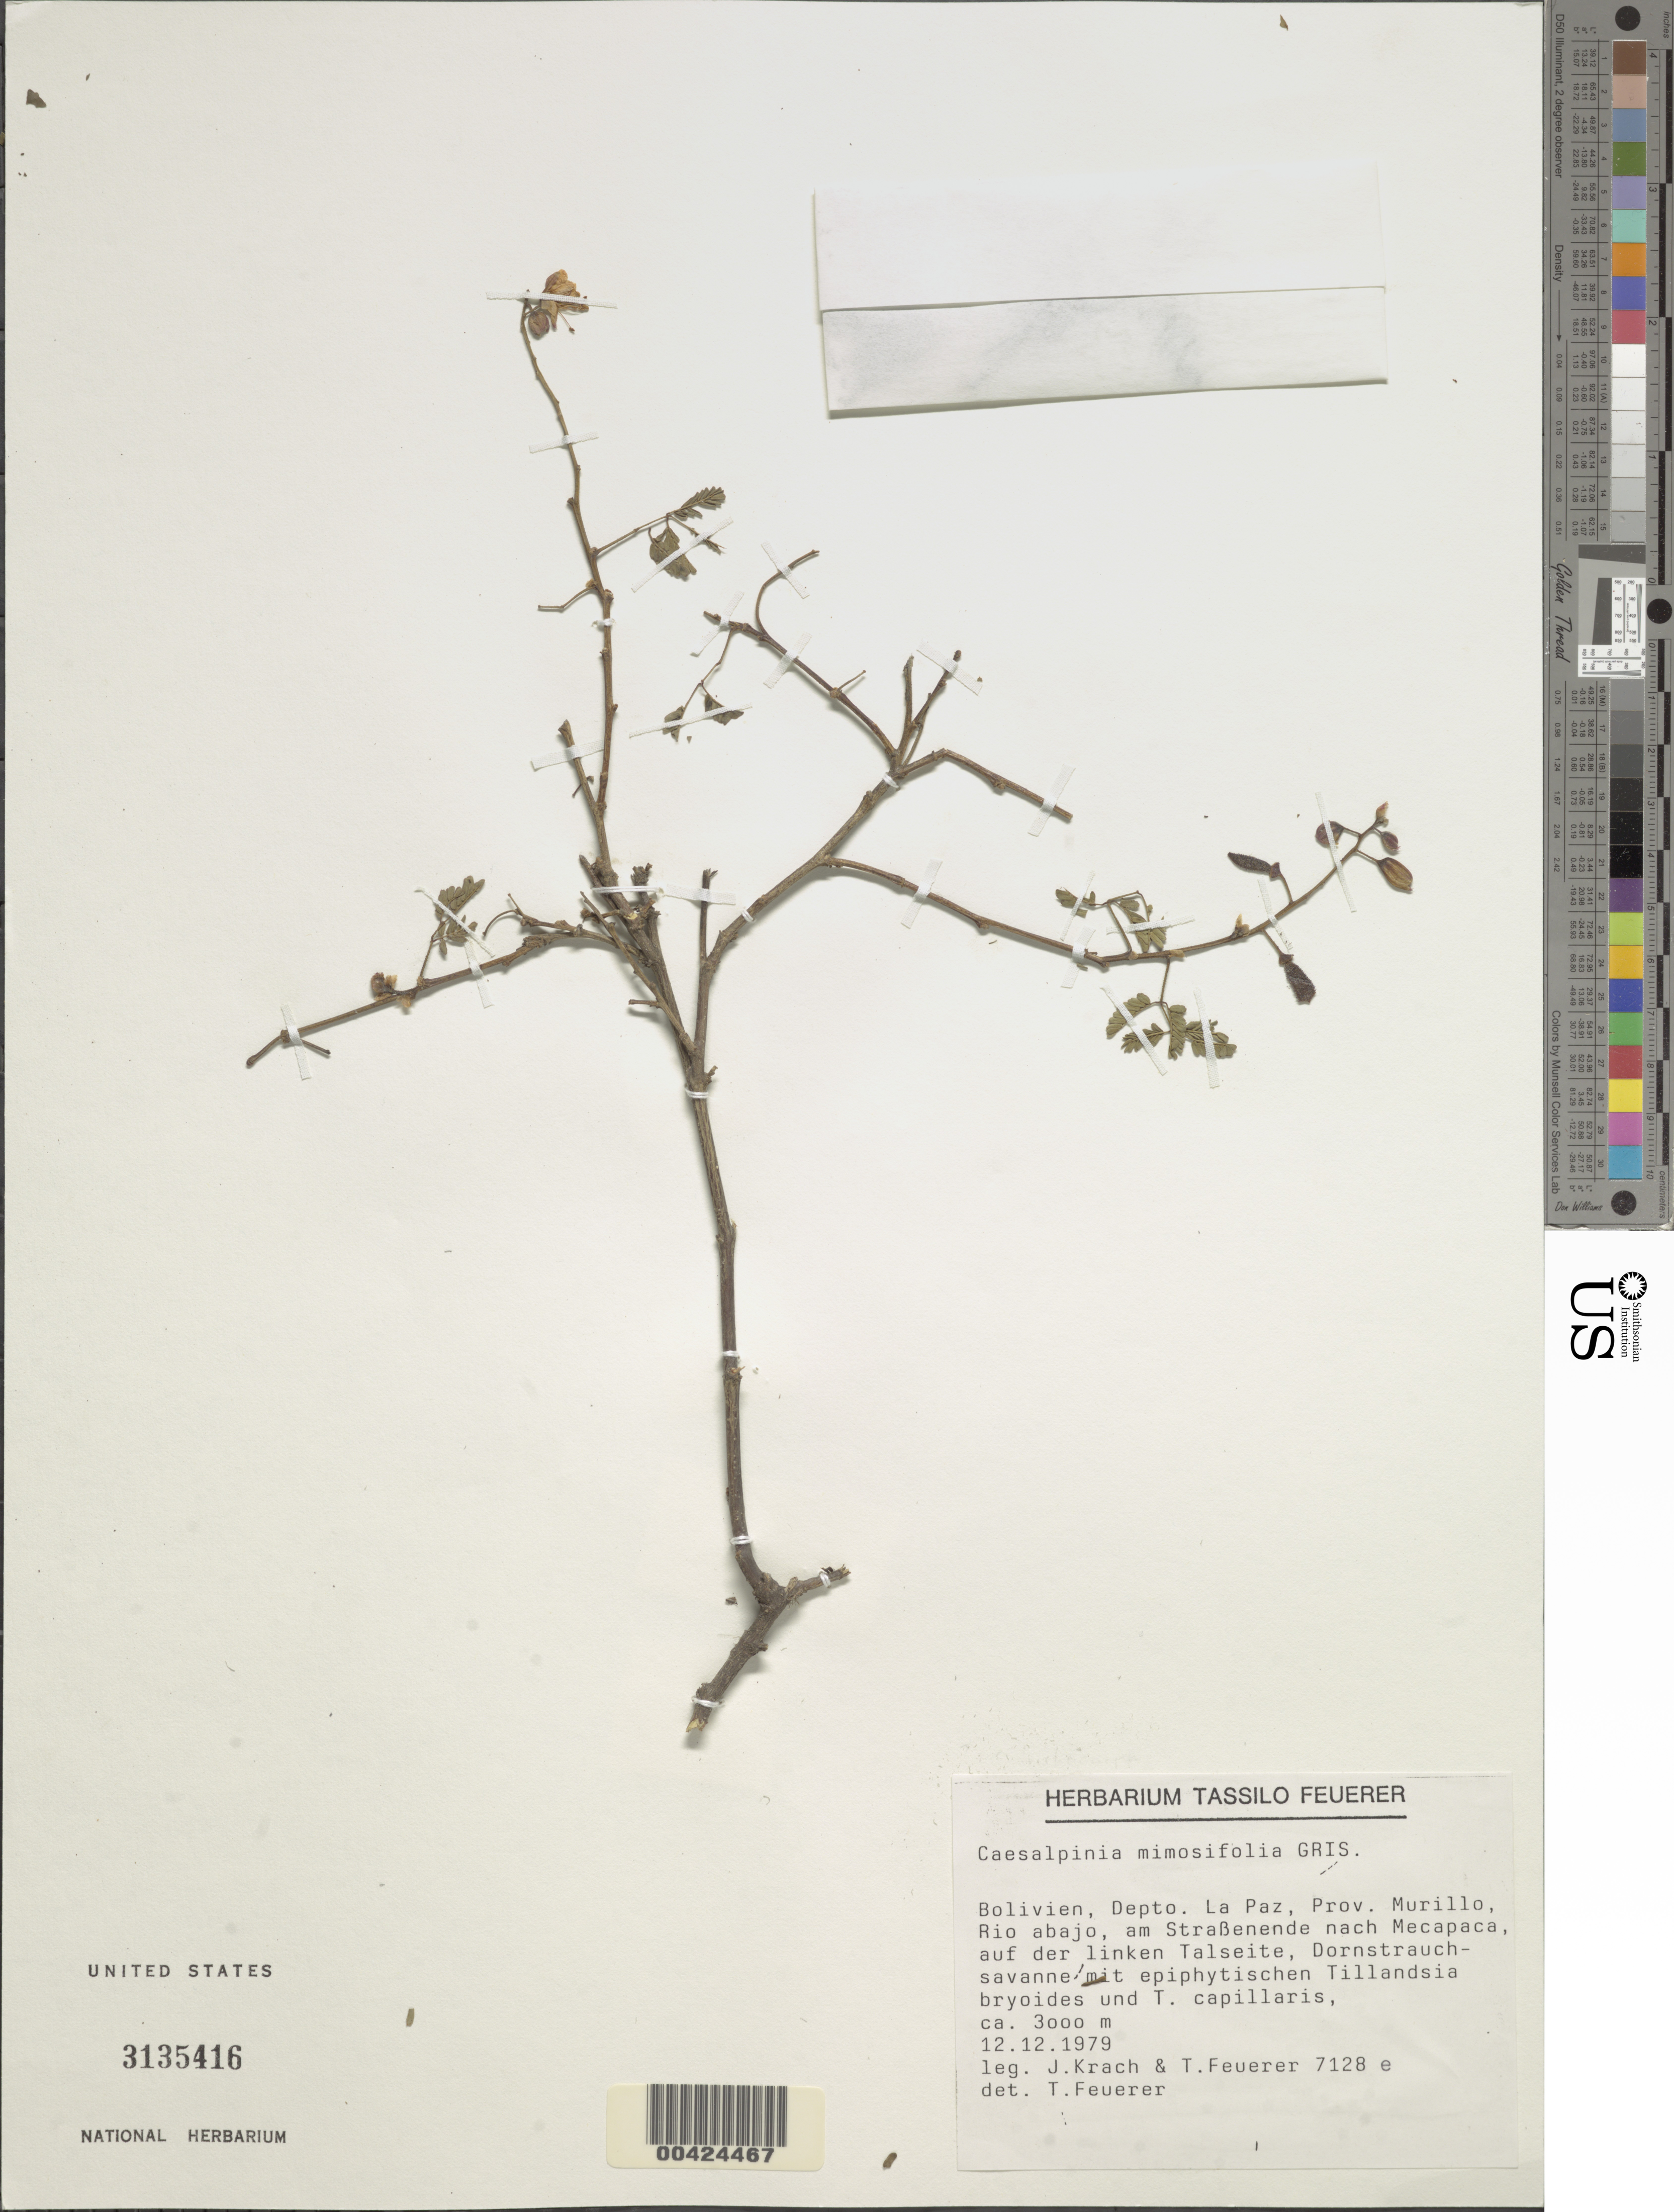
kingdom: Plantae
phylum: Tracheophyta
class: Magnoliopsida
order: Fabales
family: Fabaceae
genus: Arquita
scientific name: Arquita mimosifolia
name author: (Griseb.) Gagnon et al.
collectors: J. Krach & T. Feuerer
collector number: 7128e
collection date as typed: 12 Dec 1979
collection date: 1979-12-12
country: Bolivia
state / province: La Paz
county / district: Murillo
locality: Rio Abajo, am strabenende nach Mecapaca, auf der linken Talseite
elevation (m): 3000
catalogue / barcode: US 3135416